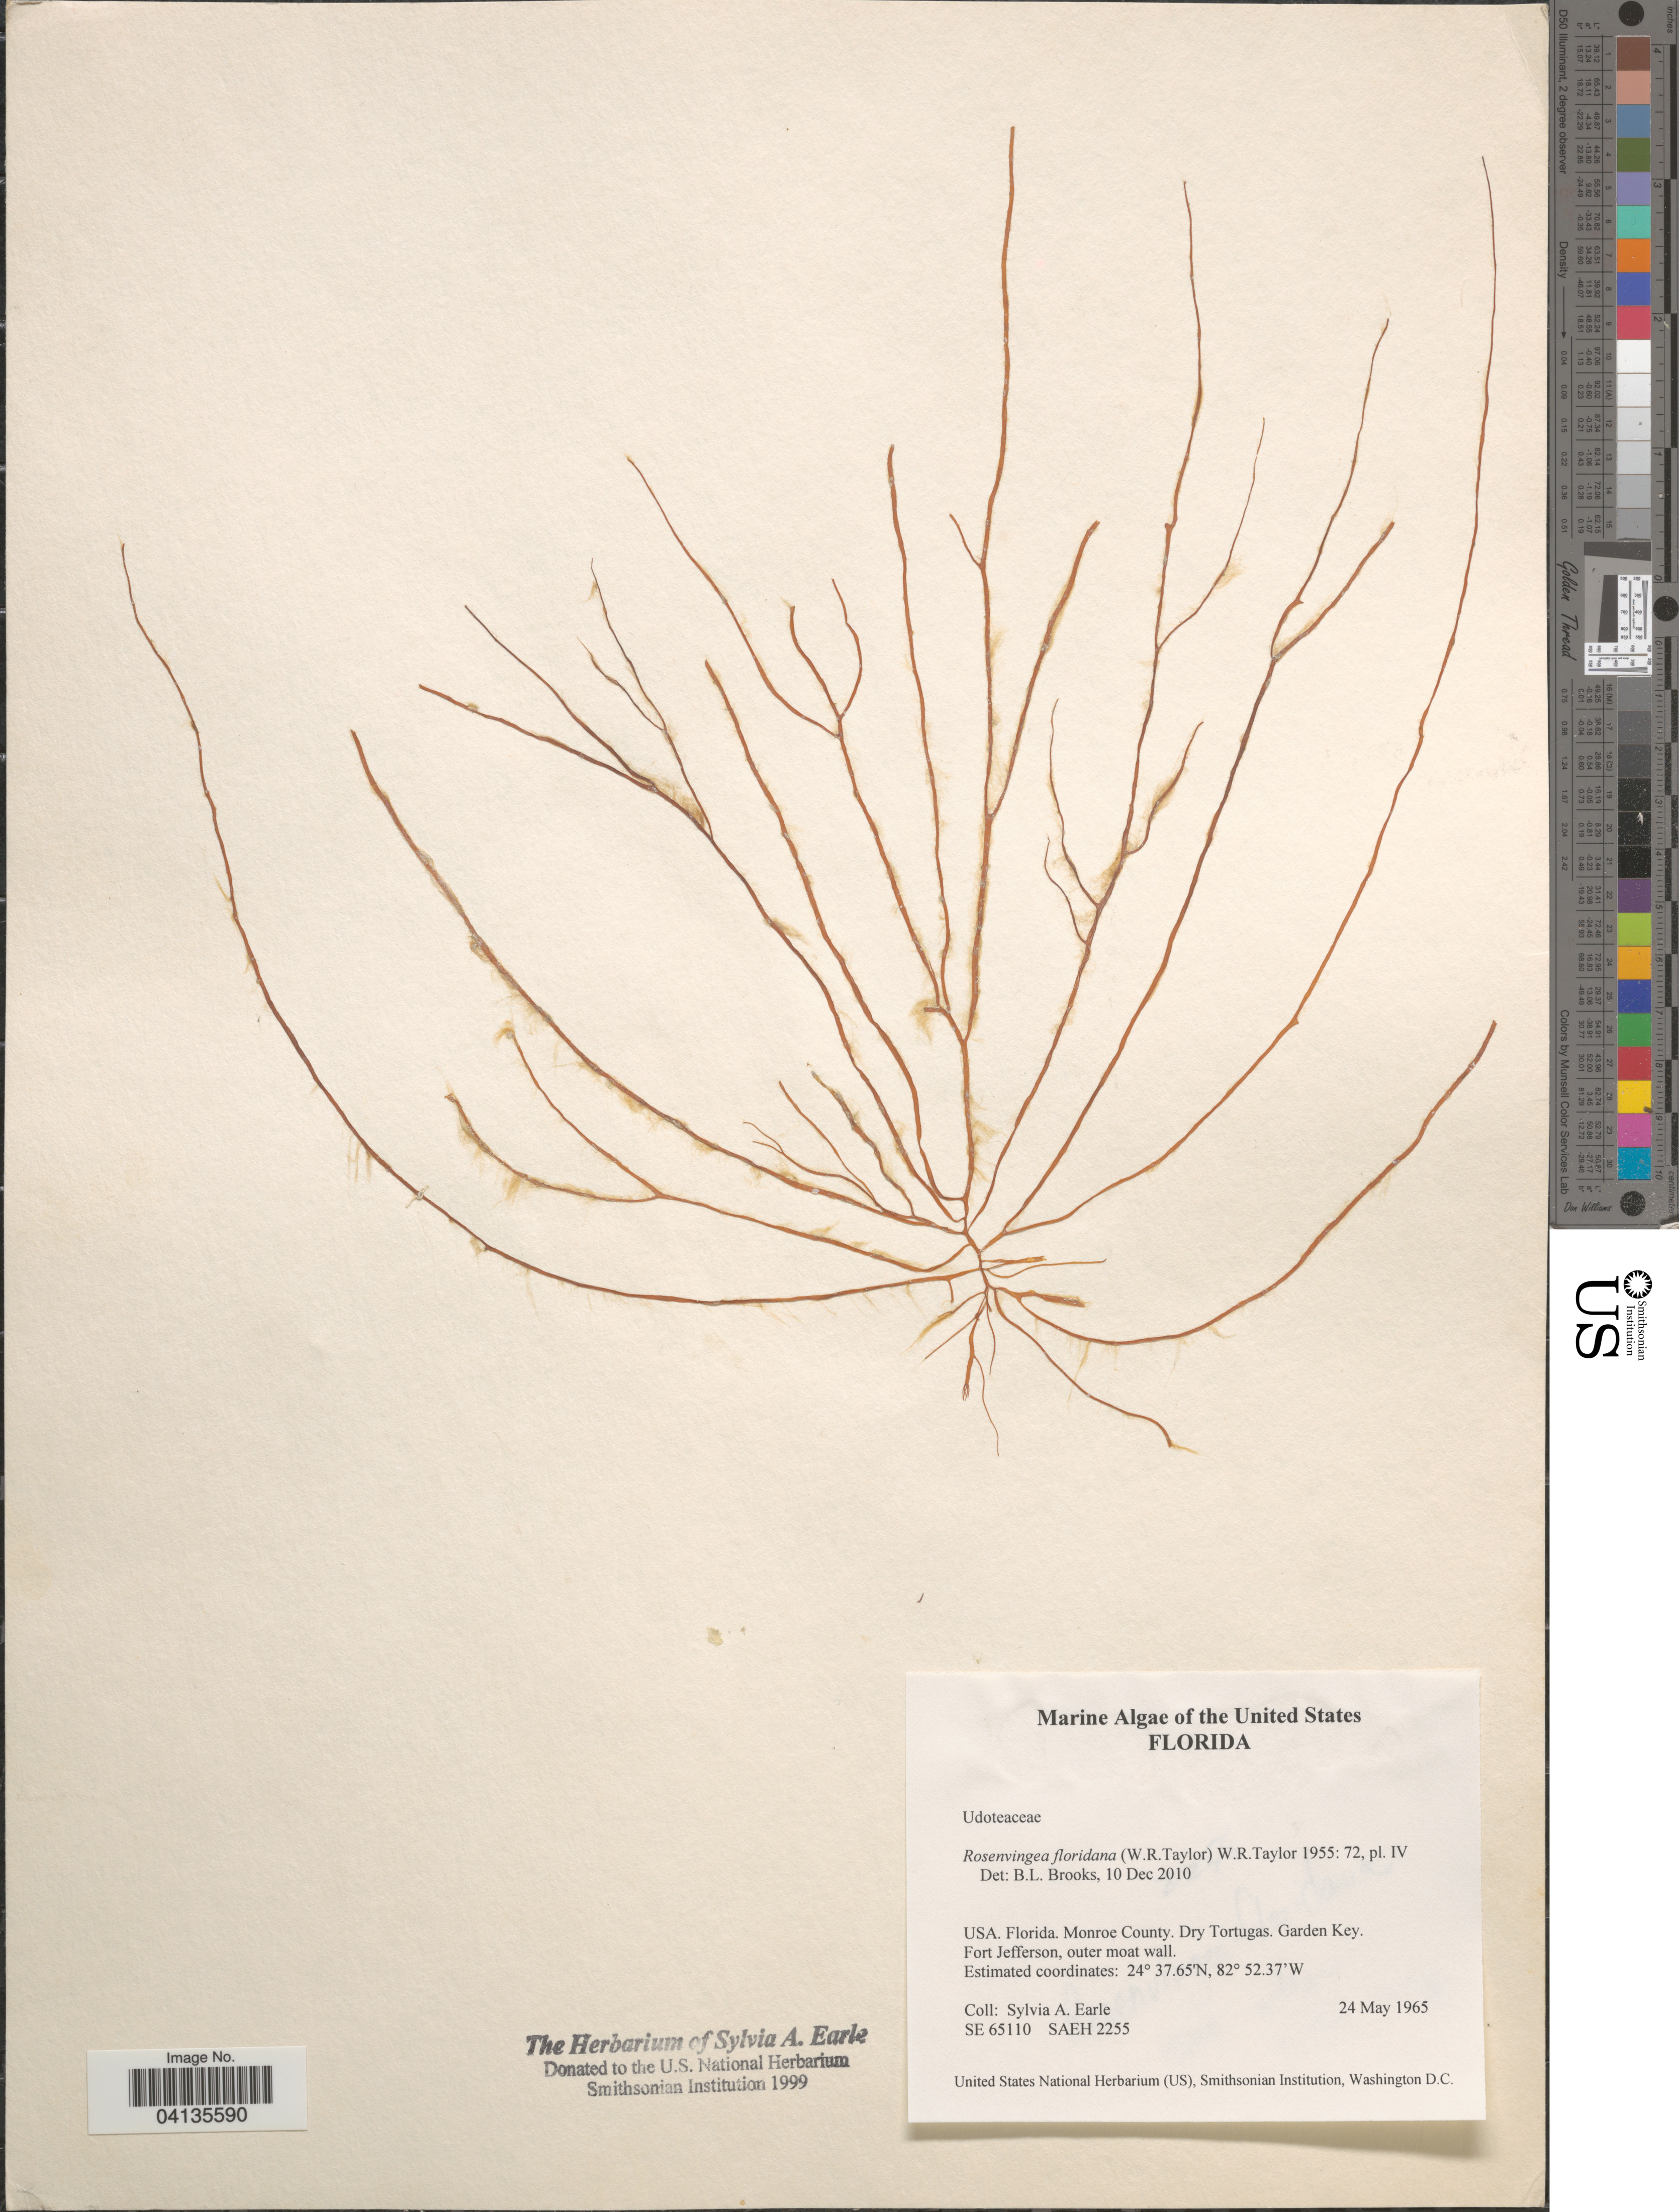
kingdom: Chromista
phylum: Ochrophyta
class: Phaeophyceae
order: Scytosiphonales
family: Scytosiphonaceae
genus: Rosenvingea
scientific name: Rosenvingea floridana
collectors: S. A. Earle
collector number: SE65110/SAEH2255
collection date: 1965-05-24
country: United States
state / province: Florida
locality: Monroe County. Dry Tortugas. Garden Key. Fort Jefferson, outer moat wall.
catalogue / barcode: US 238623